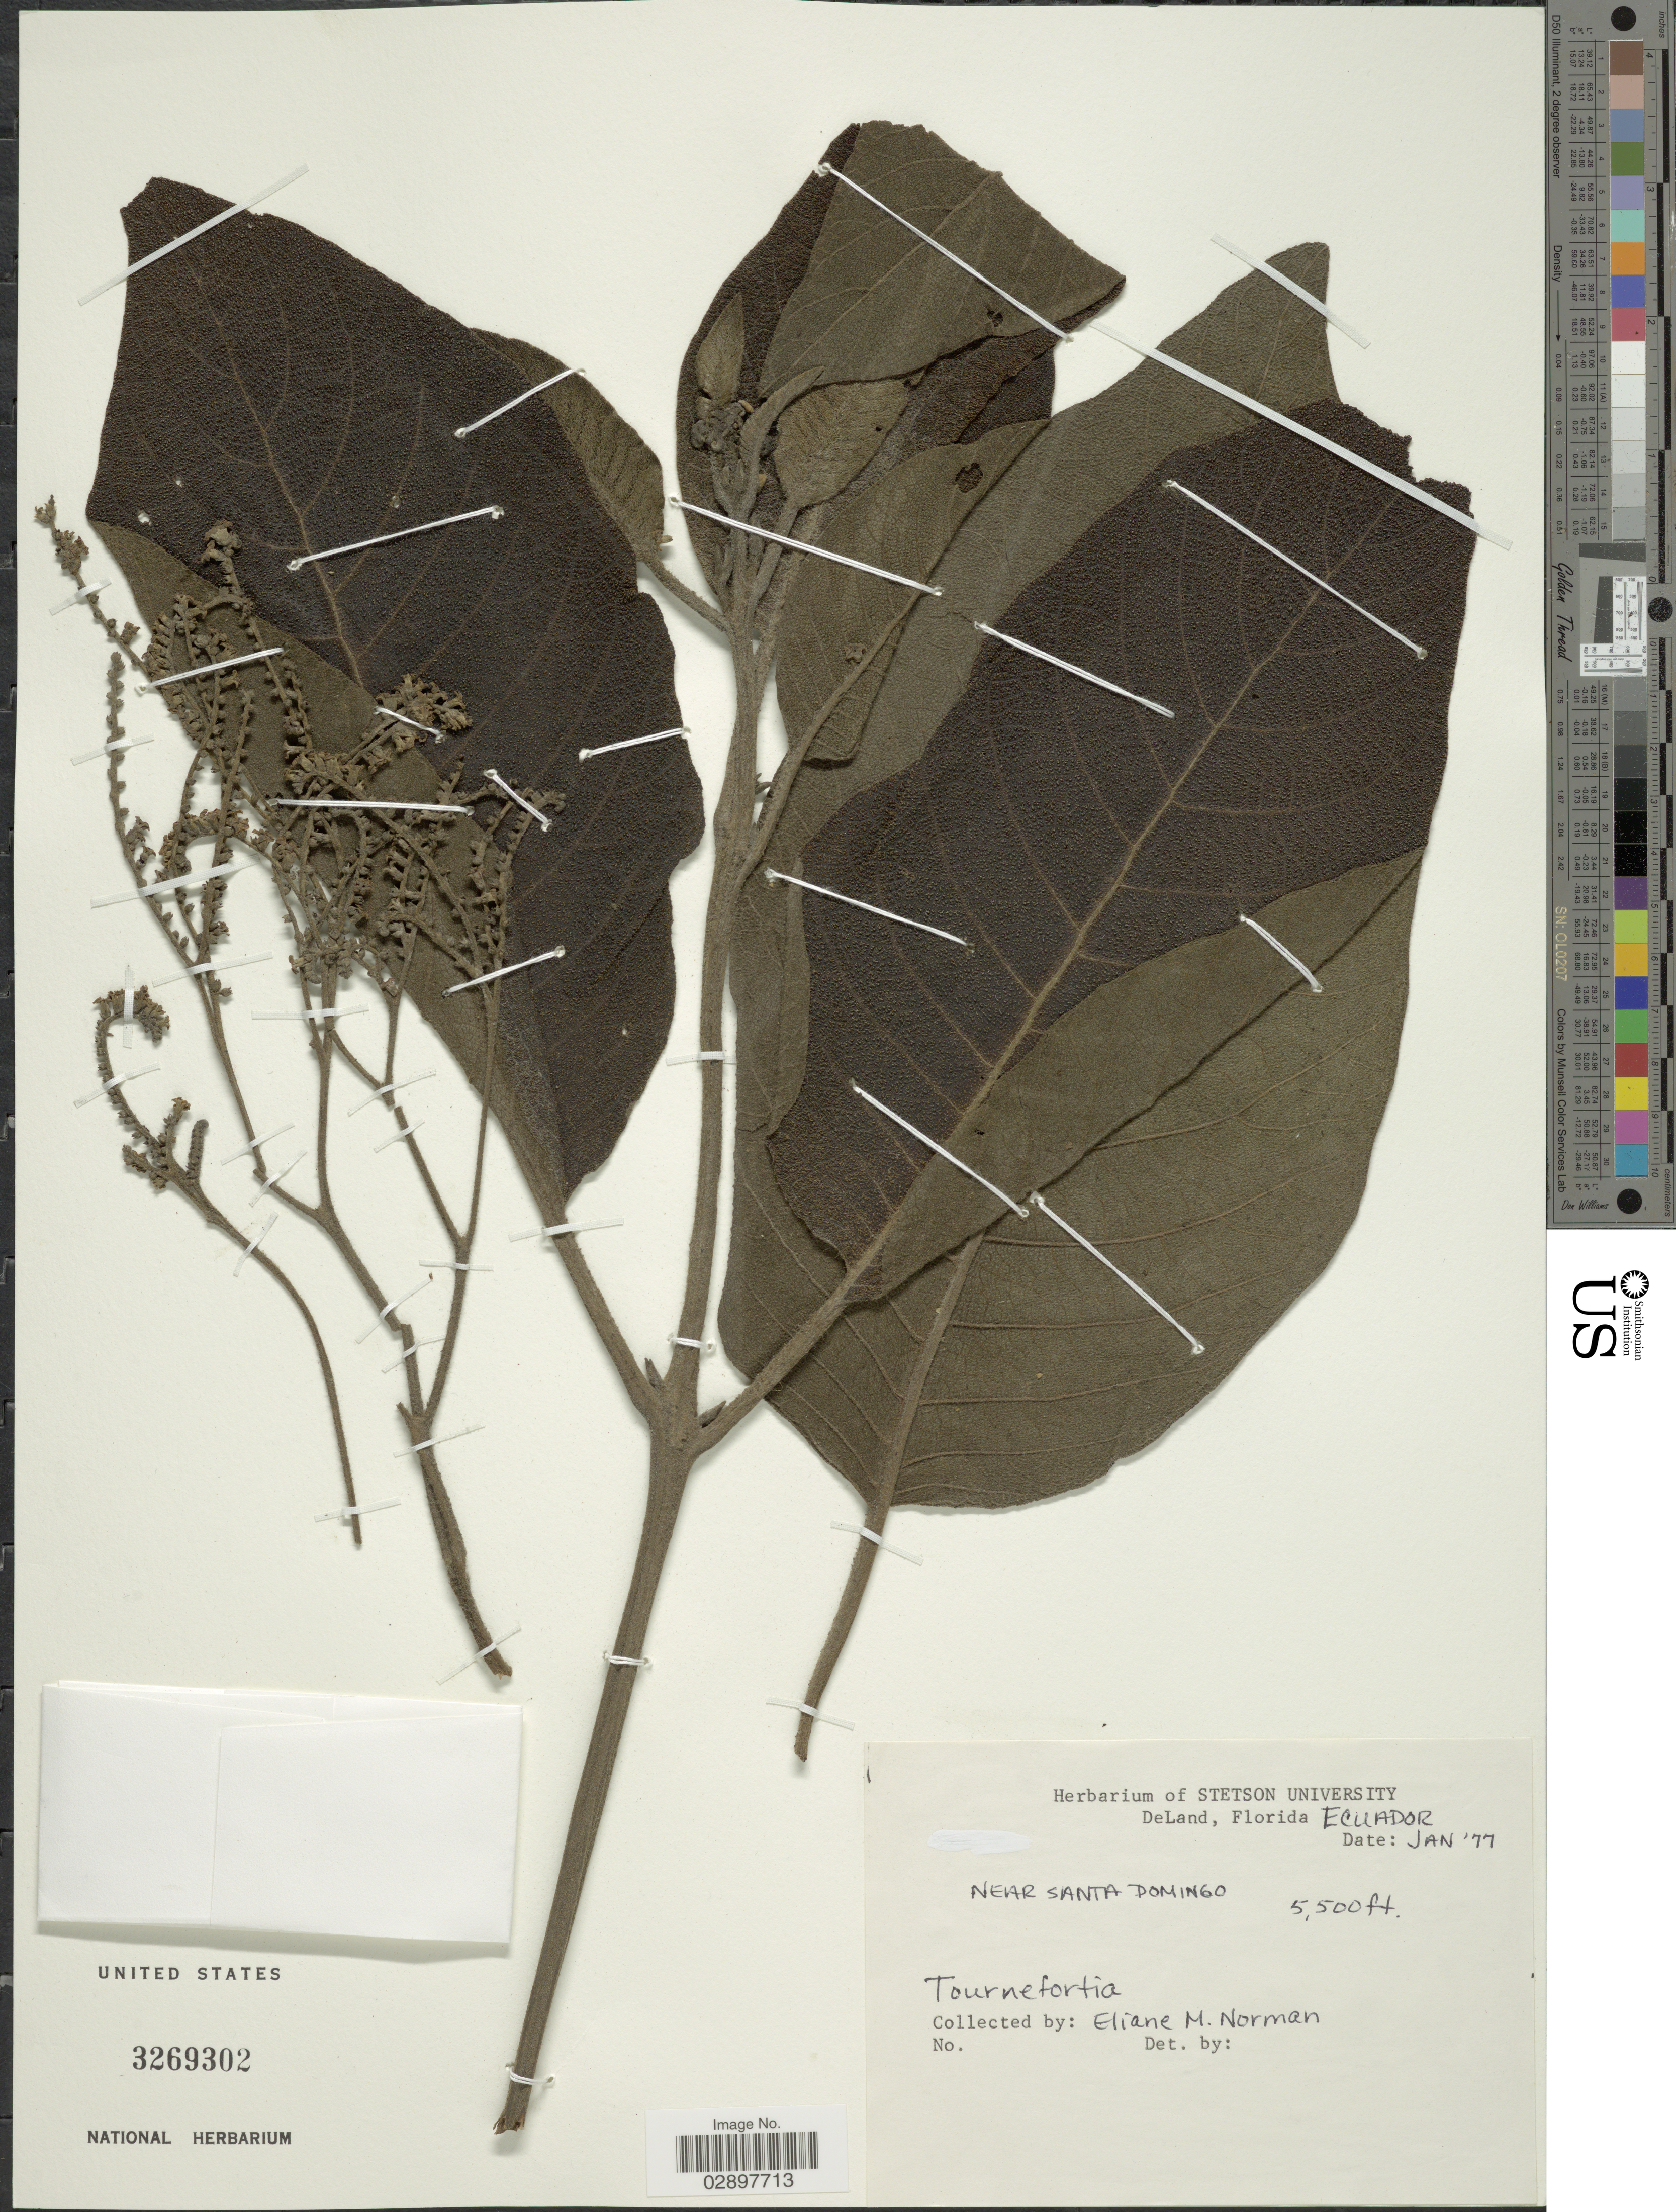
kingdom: Plantae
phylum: Tracheophyta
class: Magnoliopsida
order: Boraginales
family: Heliotropiaceae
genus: Tournefortia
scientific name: Tournefortia sp.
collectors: E. Norman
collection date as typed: Transcribed d/m/y: /1/77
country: Ecuador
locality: Near Santo Domingo.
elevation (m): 1676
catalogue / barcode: US 3269302